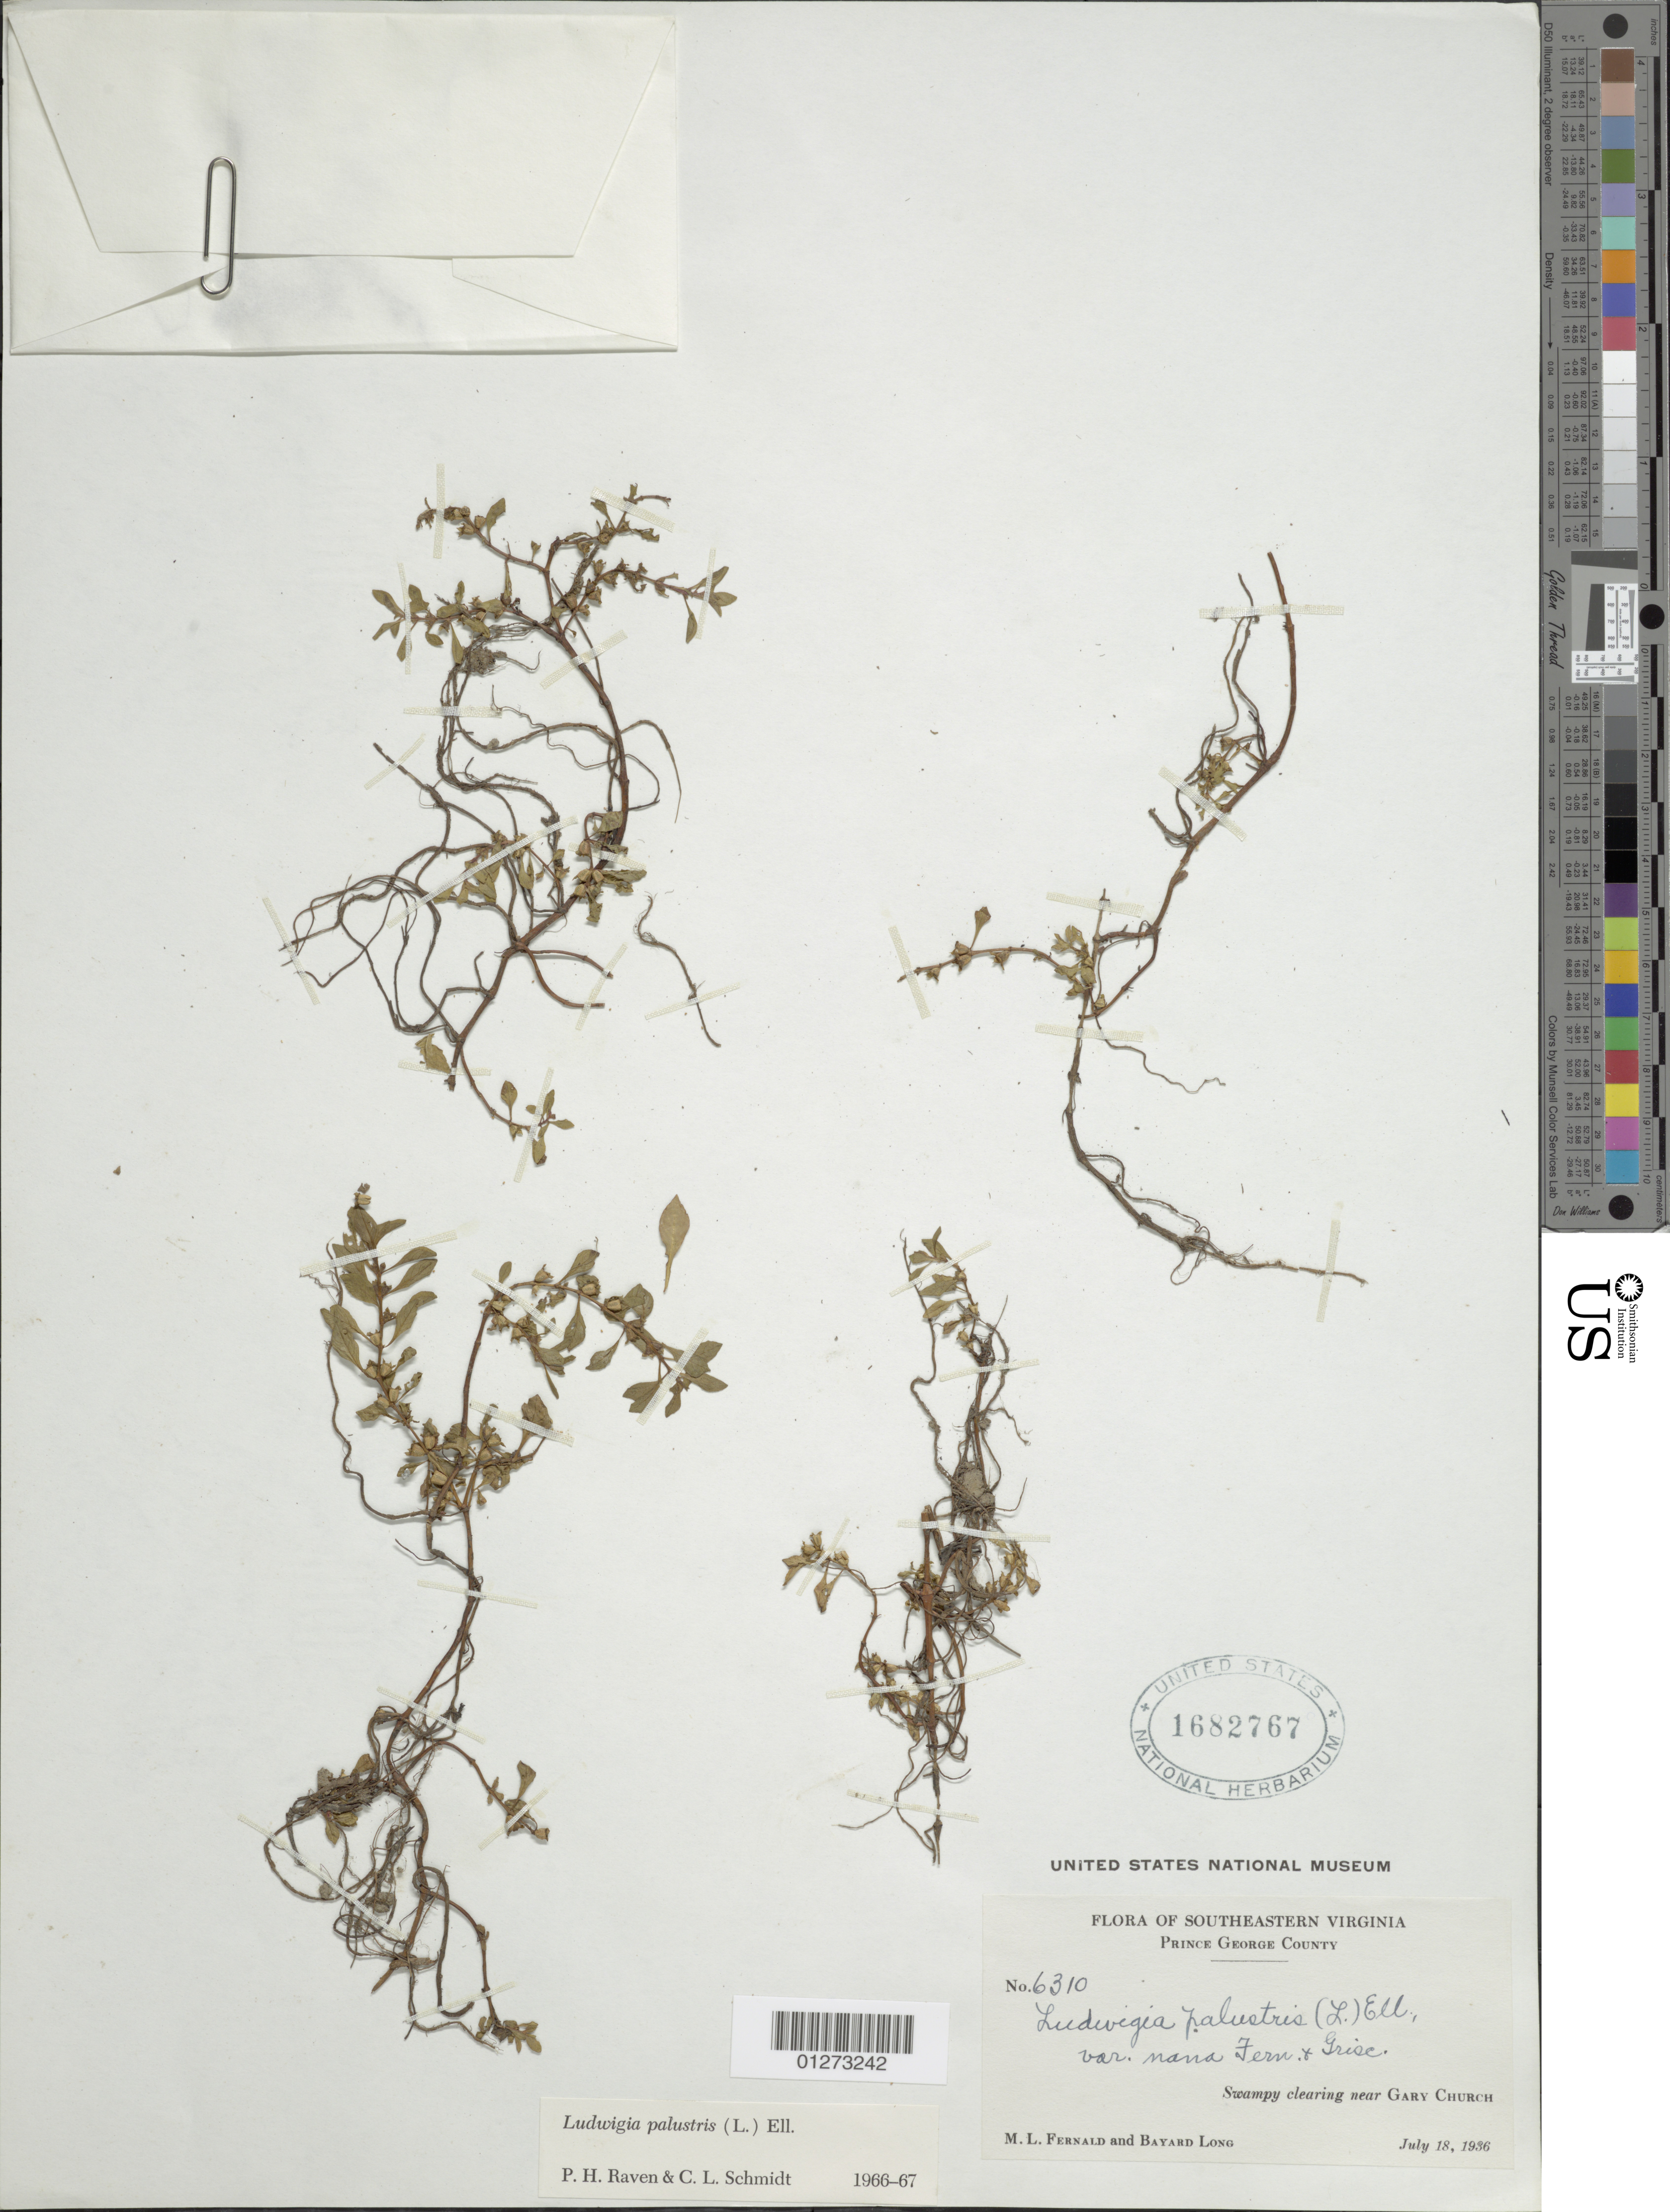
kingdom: Plantae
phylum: Tracheophyta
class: Magnoliopsida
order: Myrtales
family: Onagraceae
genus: Ludwigia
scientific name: Ludwigia palustris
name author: (L.) Elliott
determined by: Raven, P. H.; Schmidt, C. L.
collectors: M. L. Fernald & B. H. Long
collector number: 6310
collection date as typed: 18 Jul 1936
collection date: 1936-07-18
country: United States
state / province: Virginia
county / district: Prince George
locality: Near Gary Church.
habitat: Swampy clearing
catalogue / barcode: US 1682767